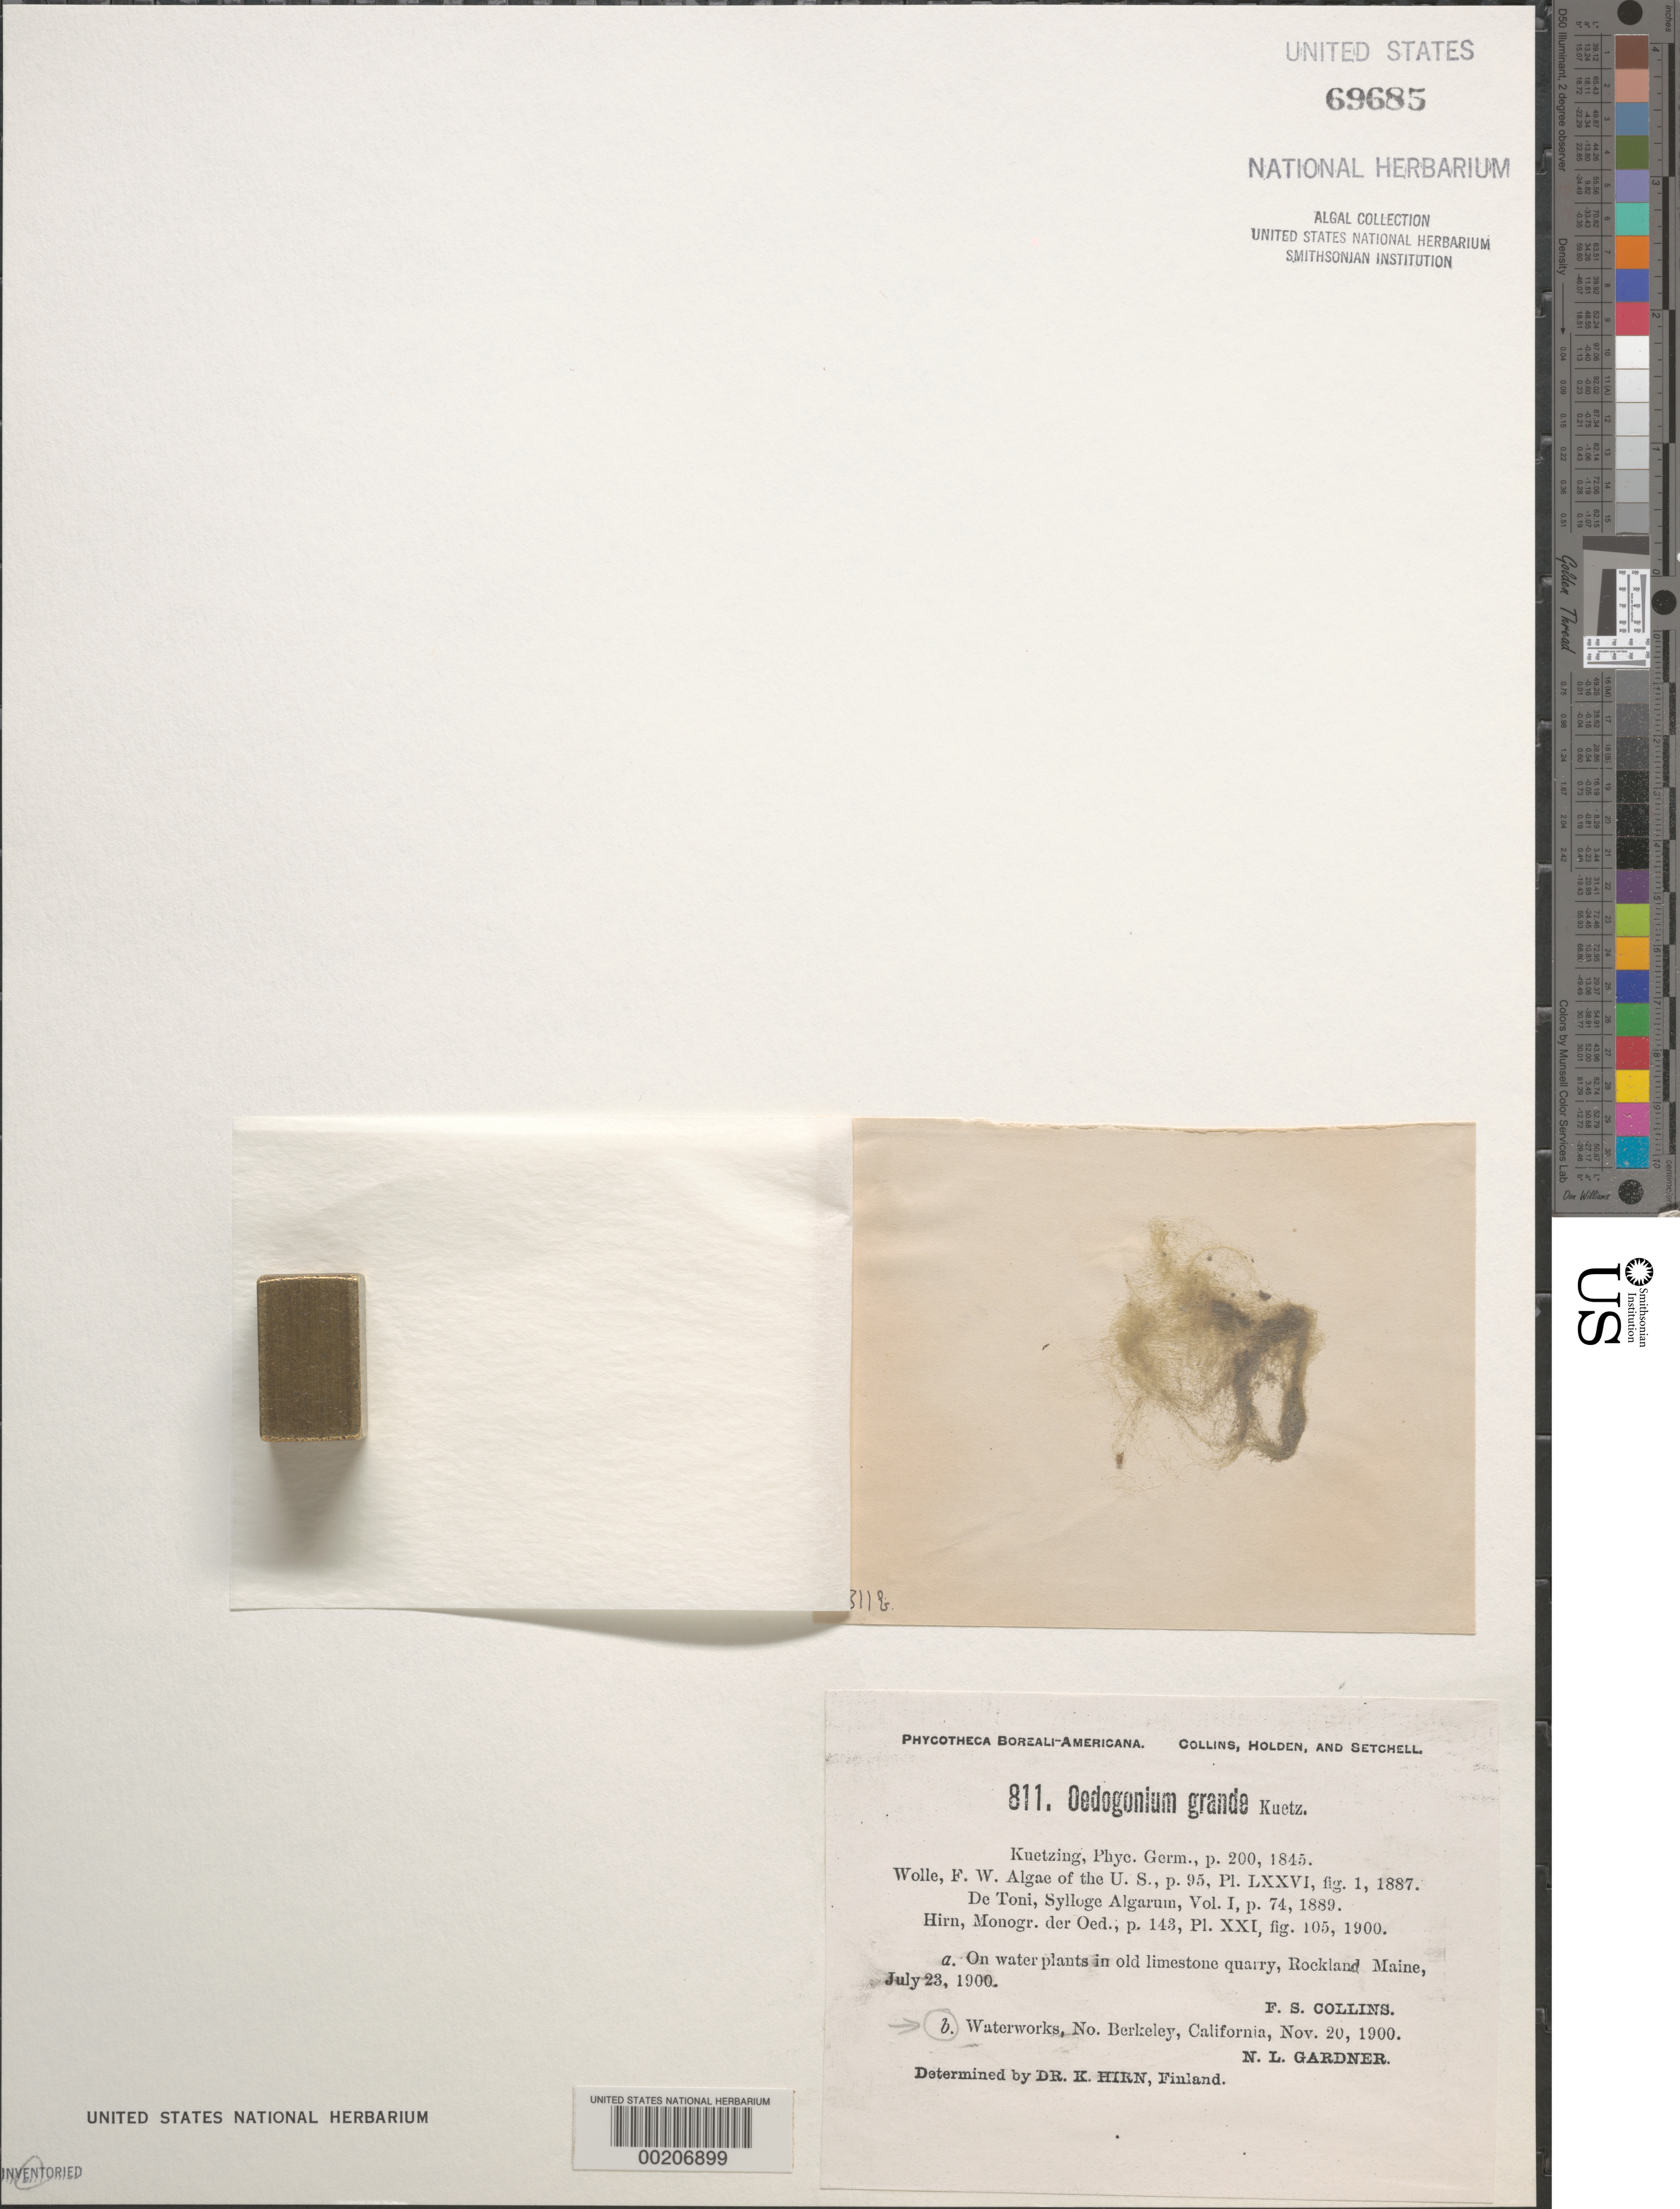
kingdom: Plantae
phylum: Chlorophyta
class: Chlorophyceae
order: Oedogoniales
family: Oedogoniaceae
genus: Oedogonium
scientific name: Oedogonium grande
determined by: Hirn, K. E.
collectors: N. Gardner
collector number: PB-A 811b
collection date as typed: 20 Nov 1900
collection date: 1900-11-20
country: United States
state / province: California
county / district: Alameda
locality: North Berkeley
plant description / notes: Collins, Holden & Setchell, Phycotheca Boreali-Americana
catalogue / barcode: US 69685